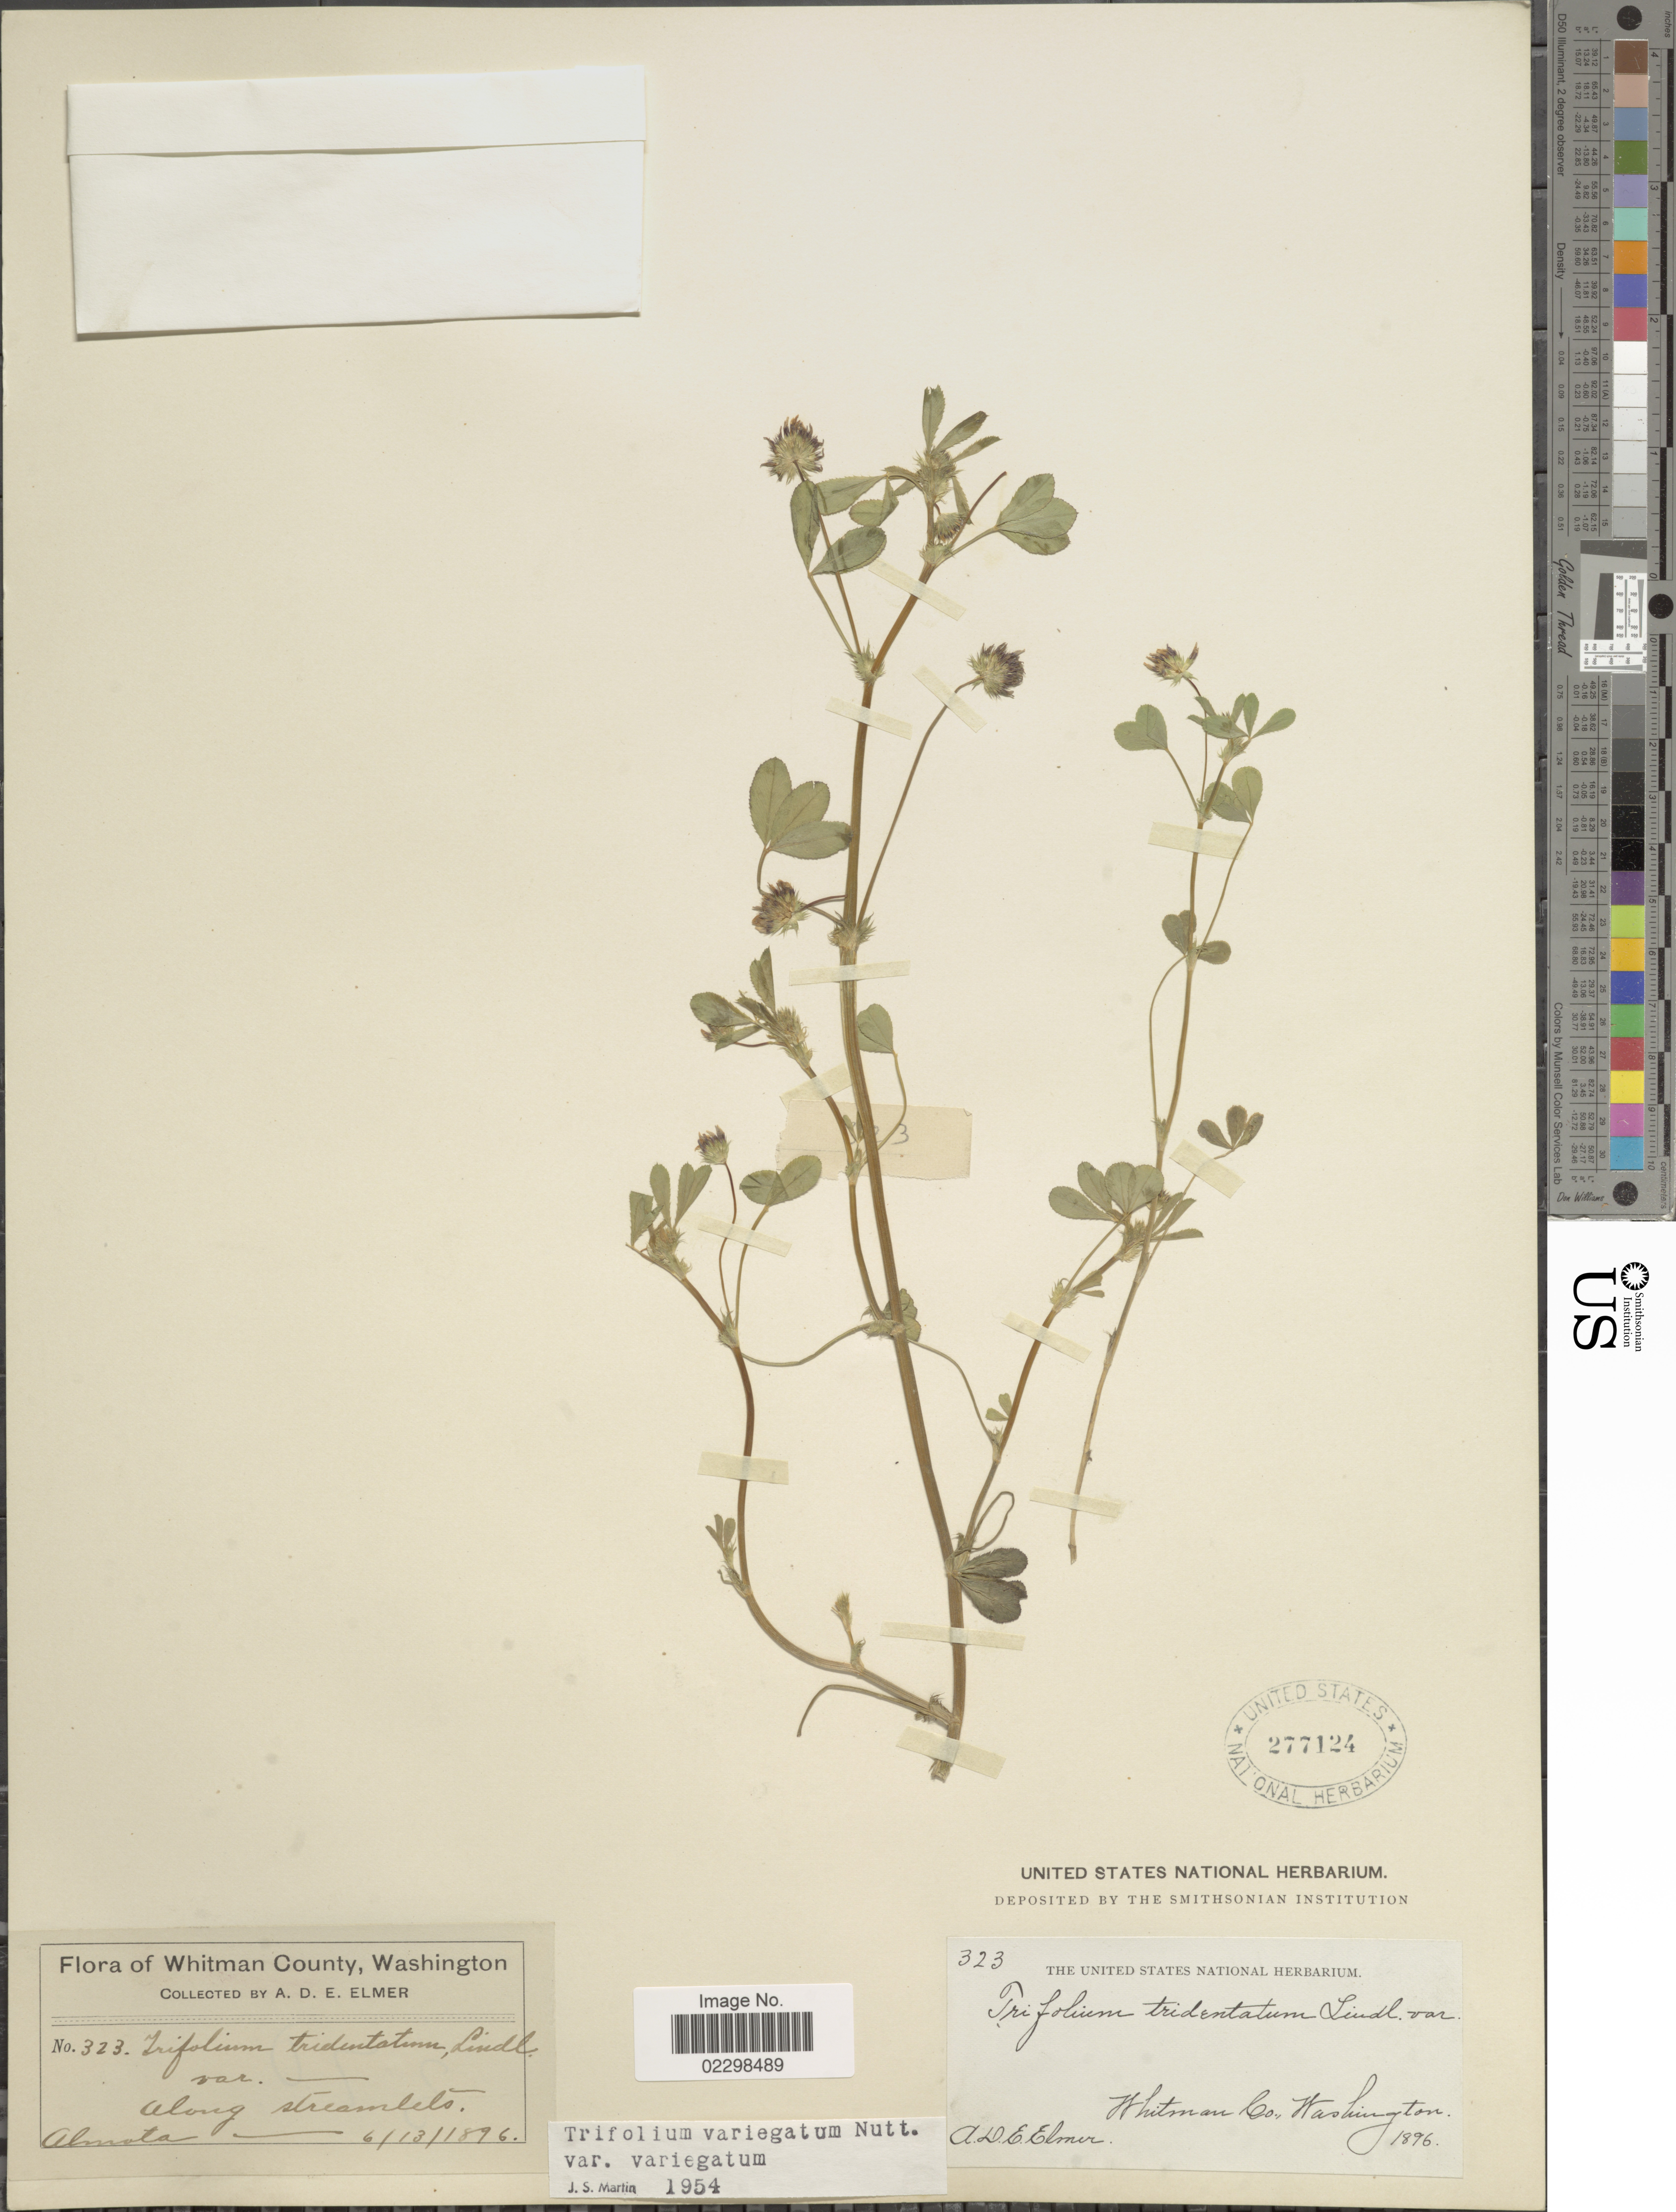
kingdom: Plantae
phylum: Tracheophyta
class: Magnoliopsida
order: Fabales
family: Fabaceae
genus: Trifolium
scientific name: Trifolium variegatum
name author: Nutt.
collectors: A. D. E. Elmer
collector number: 323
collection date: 1896-06-13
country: United States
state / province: Washington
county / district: Whitman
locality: Whitman Co., Almota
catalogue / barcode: US 277124